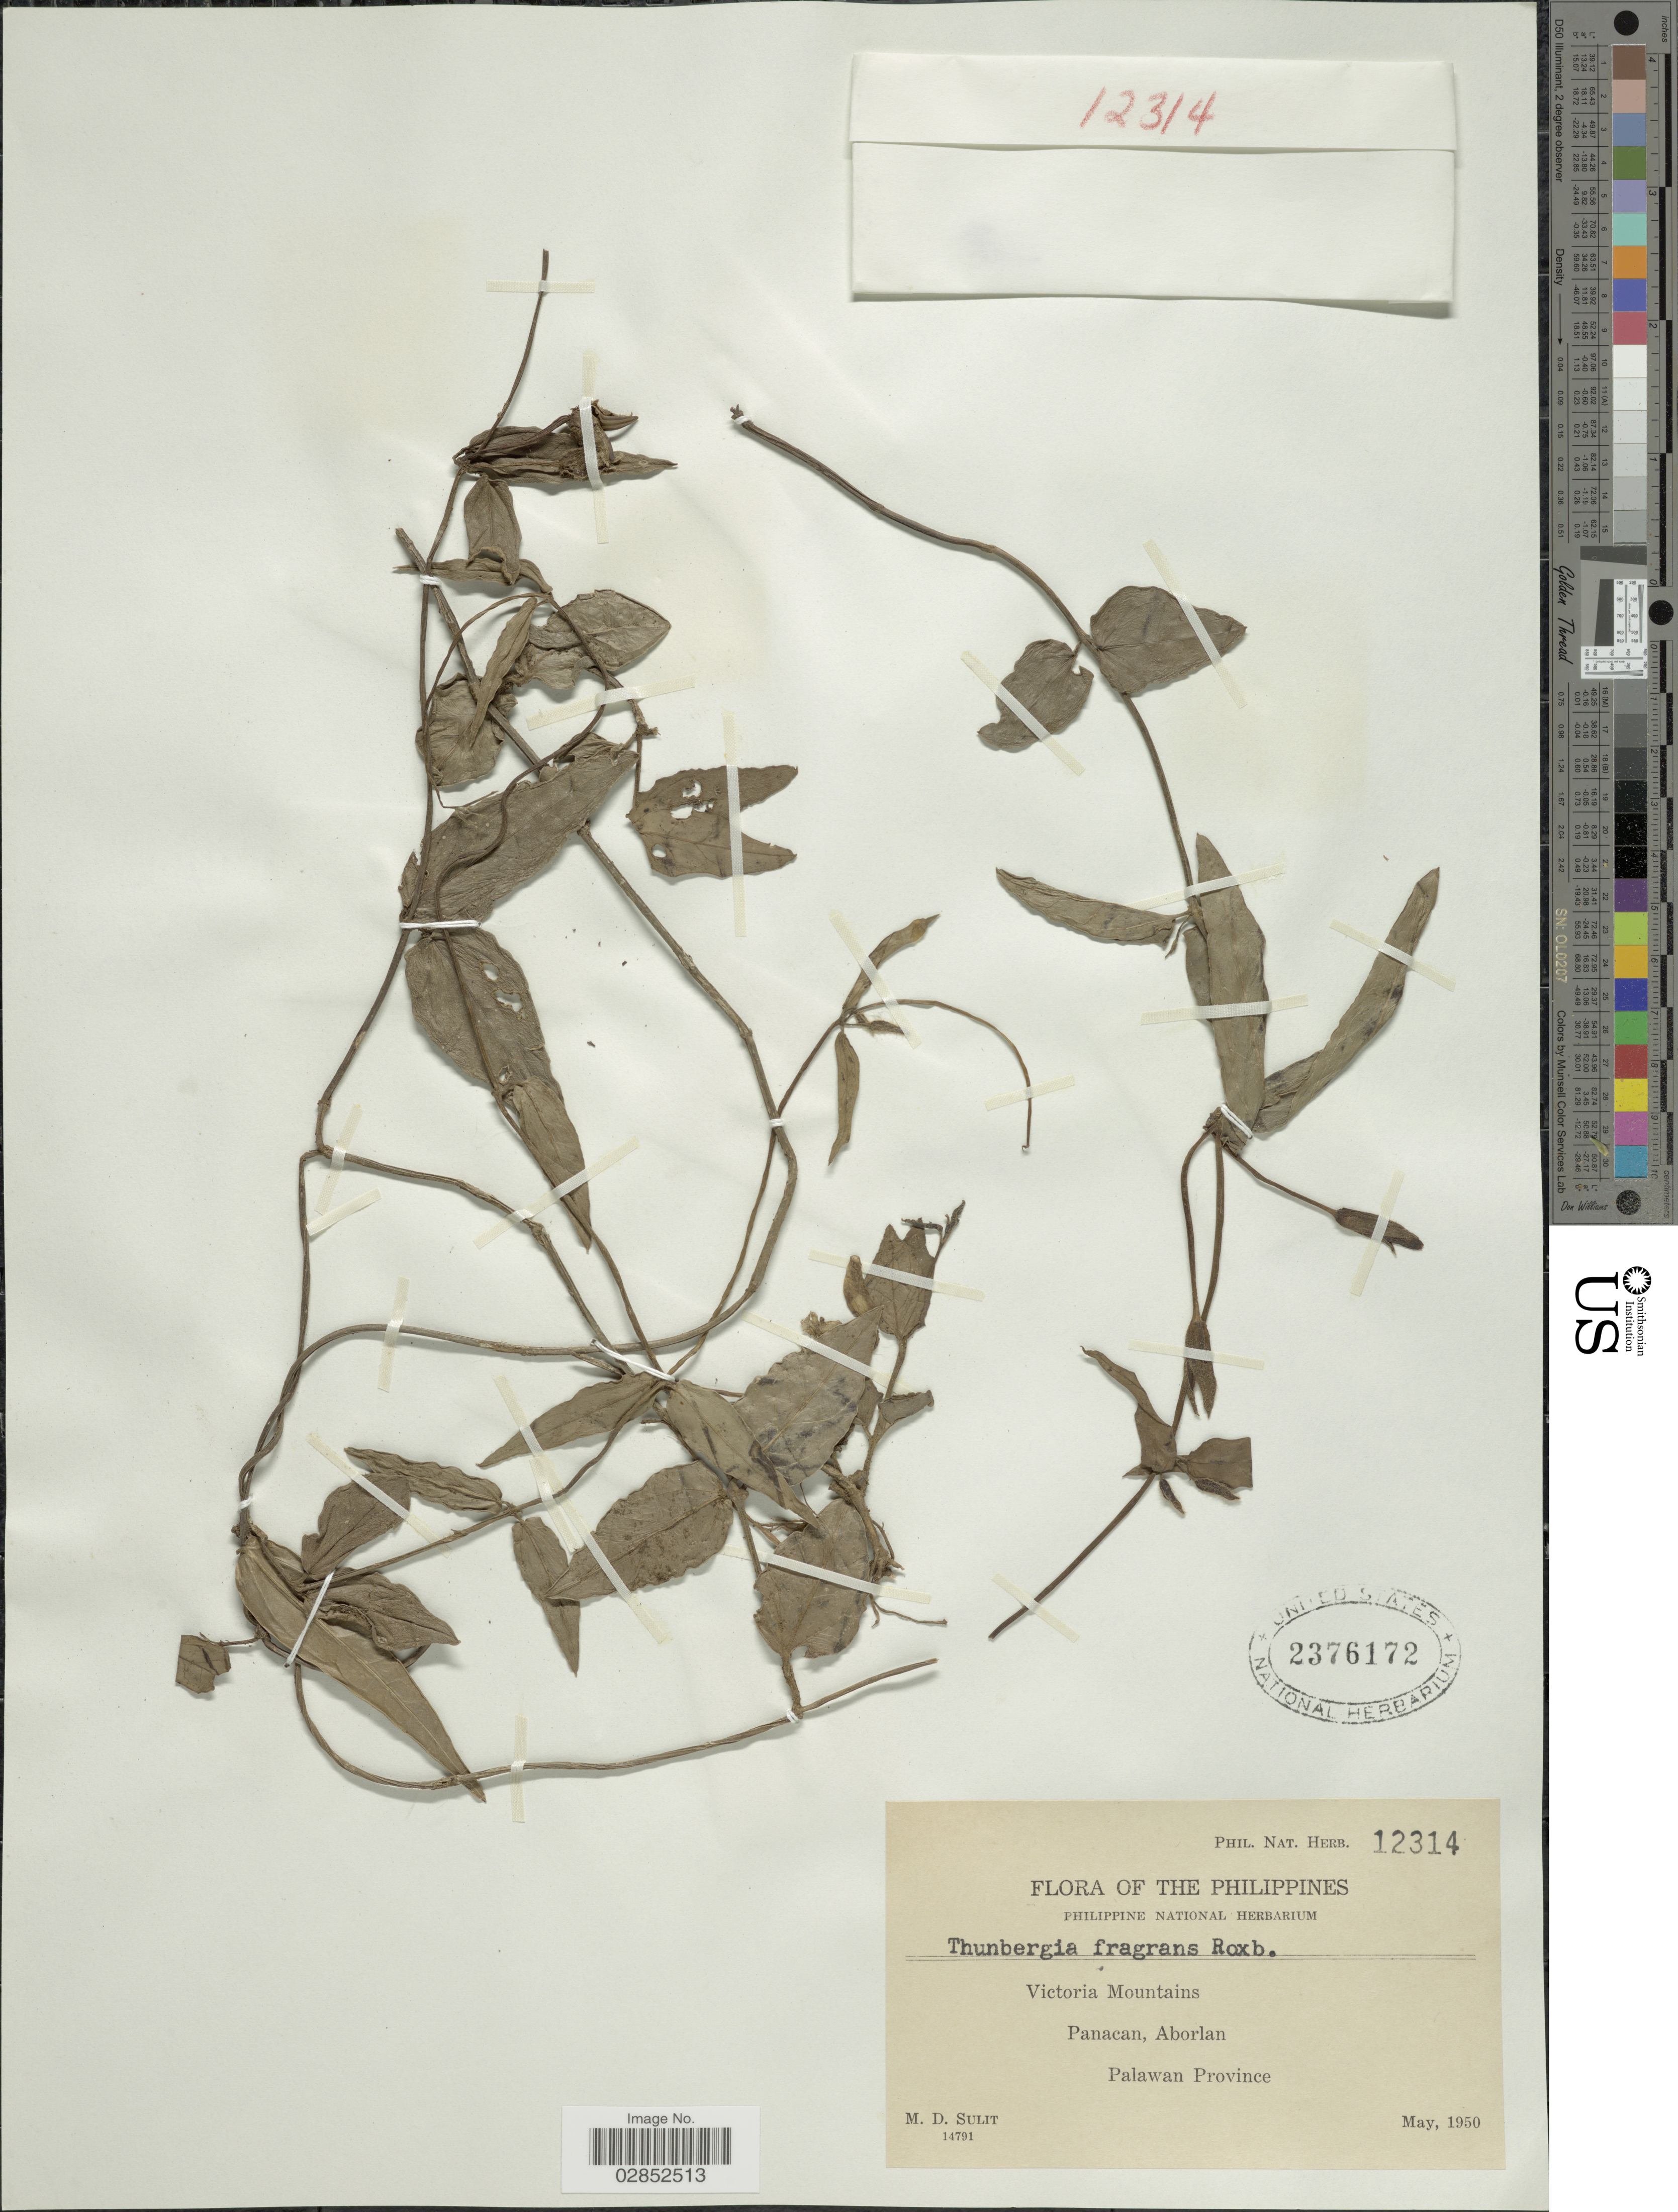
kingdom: Plantae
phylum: Tracheophyta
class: Magnoliopsida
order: Lamiales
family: Acanthaceae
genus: Thunbergia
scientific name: Thunbergia fragrans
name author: Roxb.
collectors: M. Sulit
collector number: Phil. Nat. Herb. 12314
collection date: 1950-05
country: Philippines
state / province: Mimaropa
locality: Victoria Mountains, Panacan, Aborlan, Palawan Province.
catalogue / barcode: US 2376172